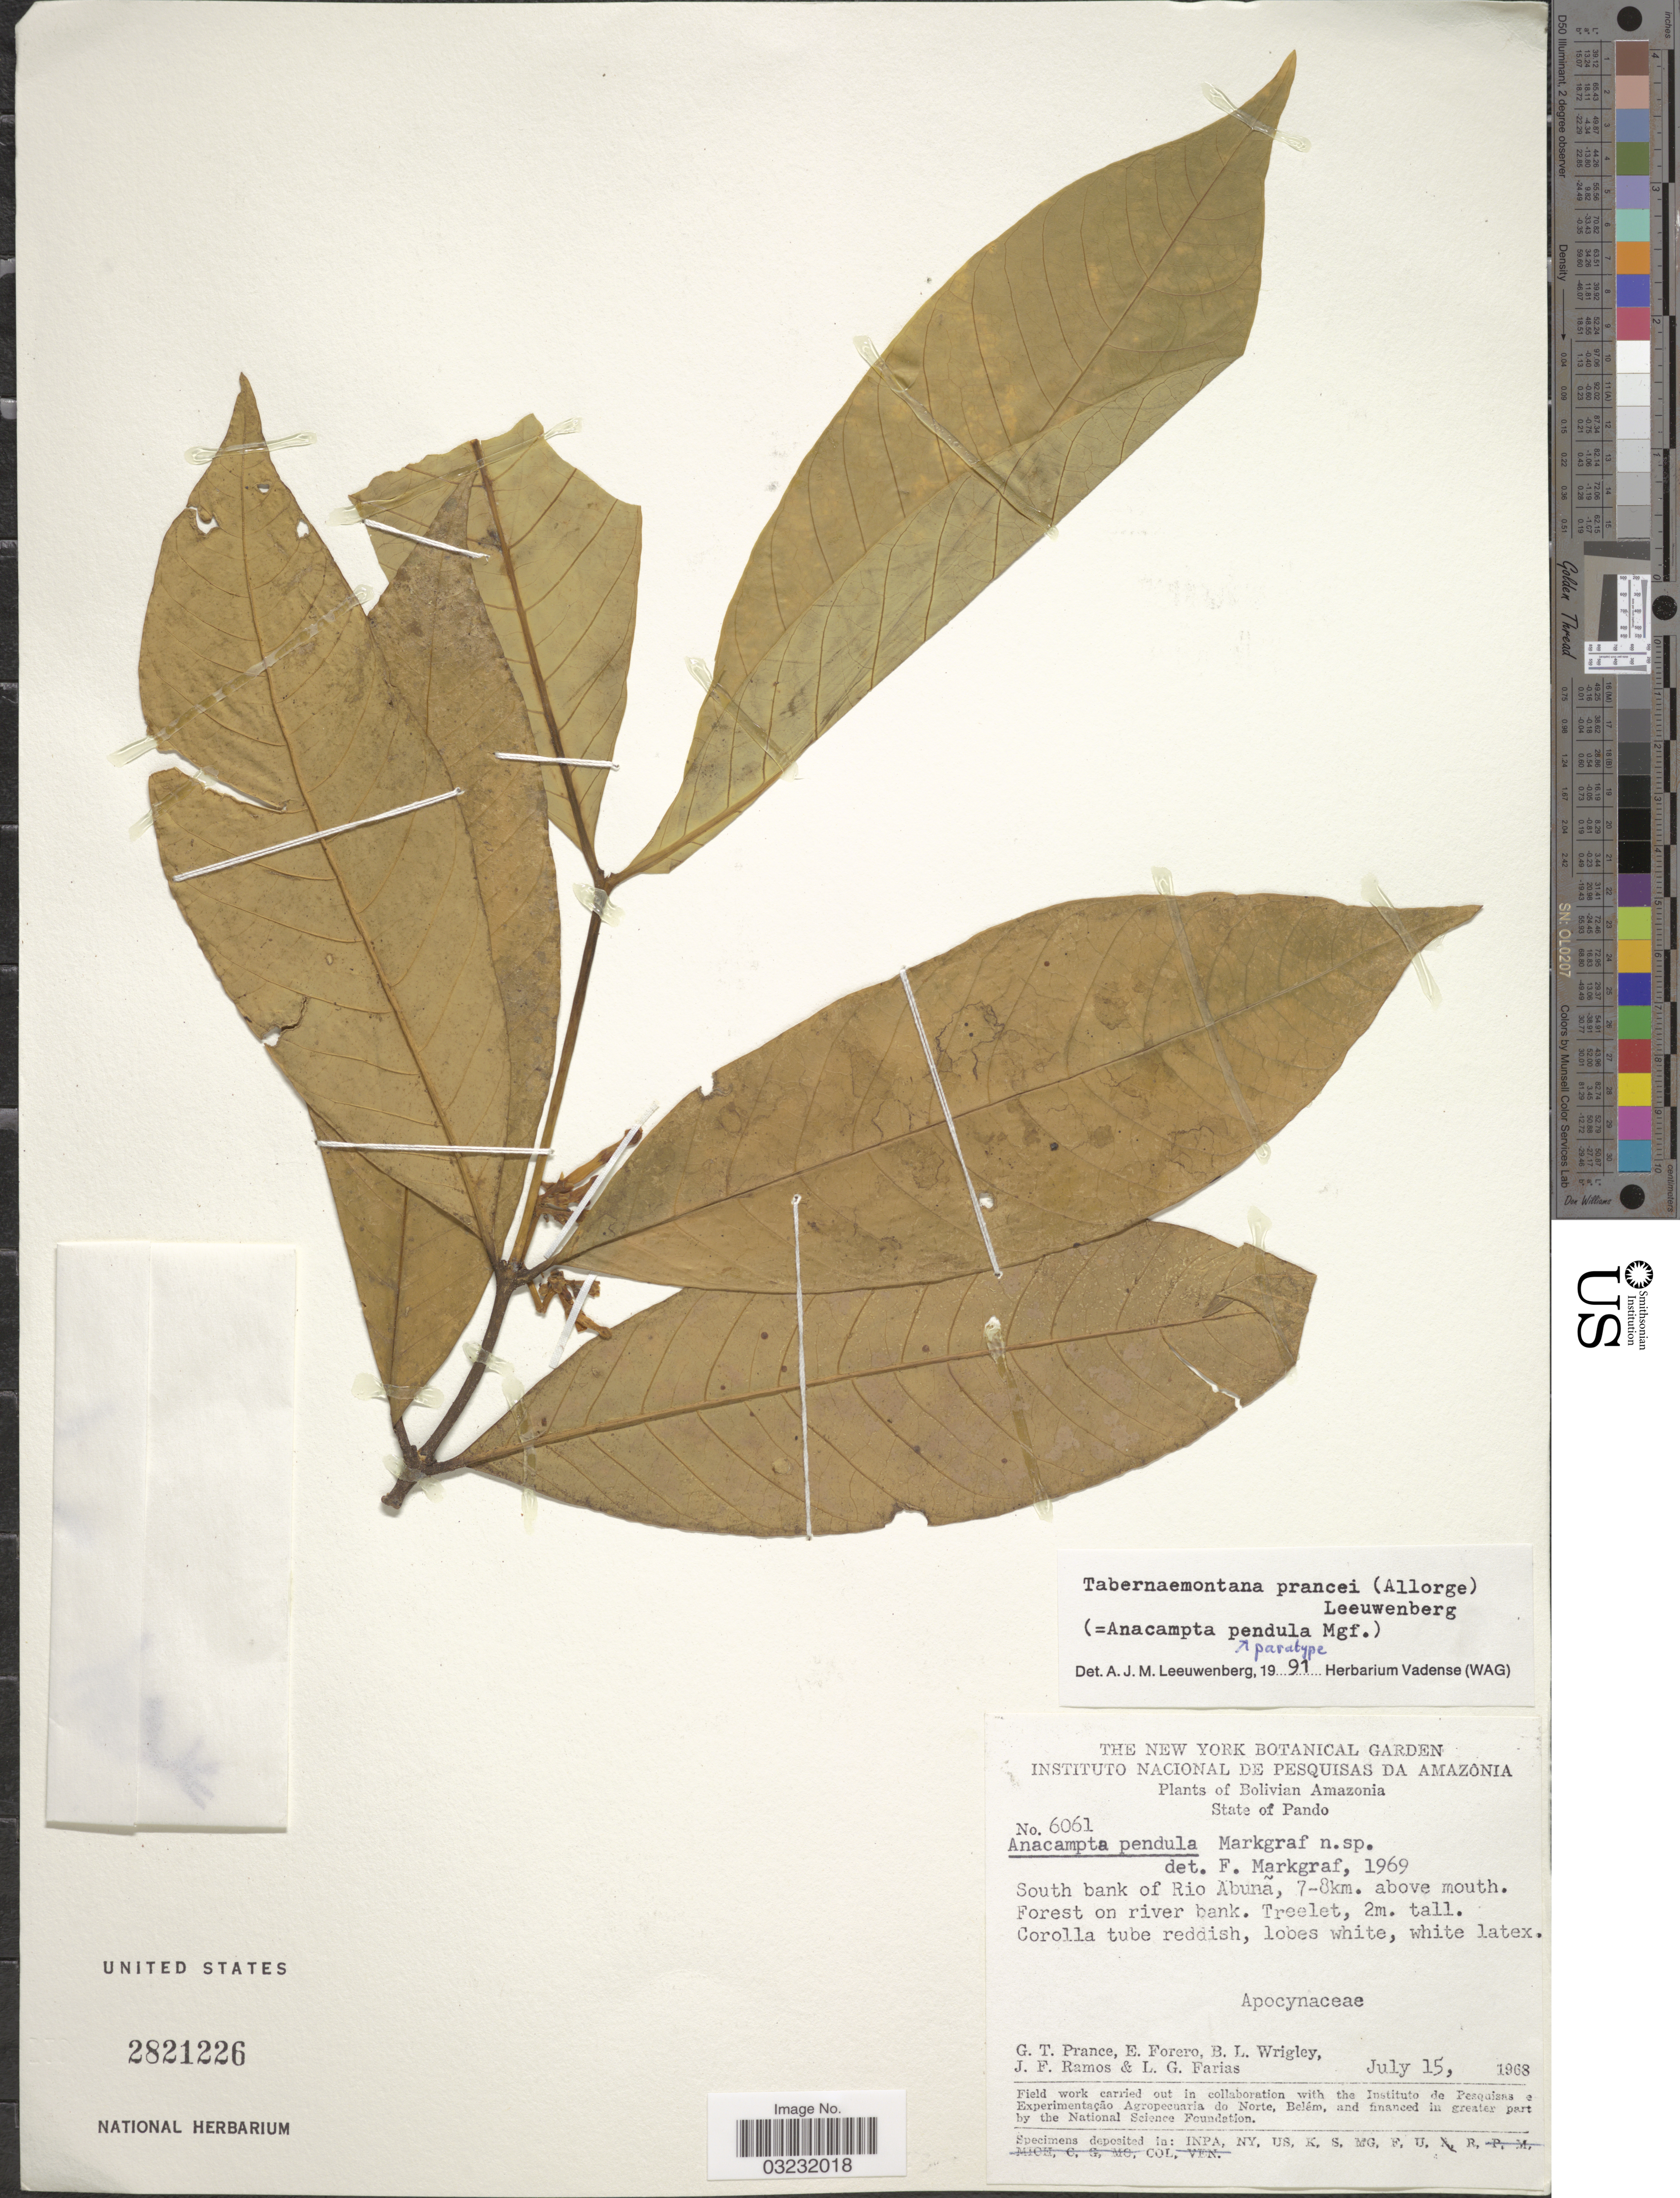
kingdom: Plantae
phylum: Tracheophyta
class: Magnoliopsida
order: Gentianales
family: Apocynaceae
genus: Tabernaemontana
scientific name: Tabernaemontana prancei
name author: (L. Allorge) Leewenberg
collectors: G. T. Prance, E. Forero, B. L. Wrigley, J. F. Ramos & L. G. Farias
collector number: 6061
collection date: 1968-07-15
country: Bolivia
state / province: Pando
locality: Bolivian Amazonia. State of Pando. South bank of Rio Abunã, 7-8km. above mouth.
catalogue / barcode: US 2821226